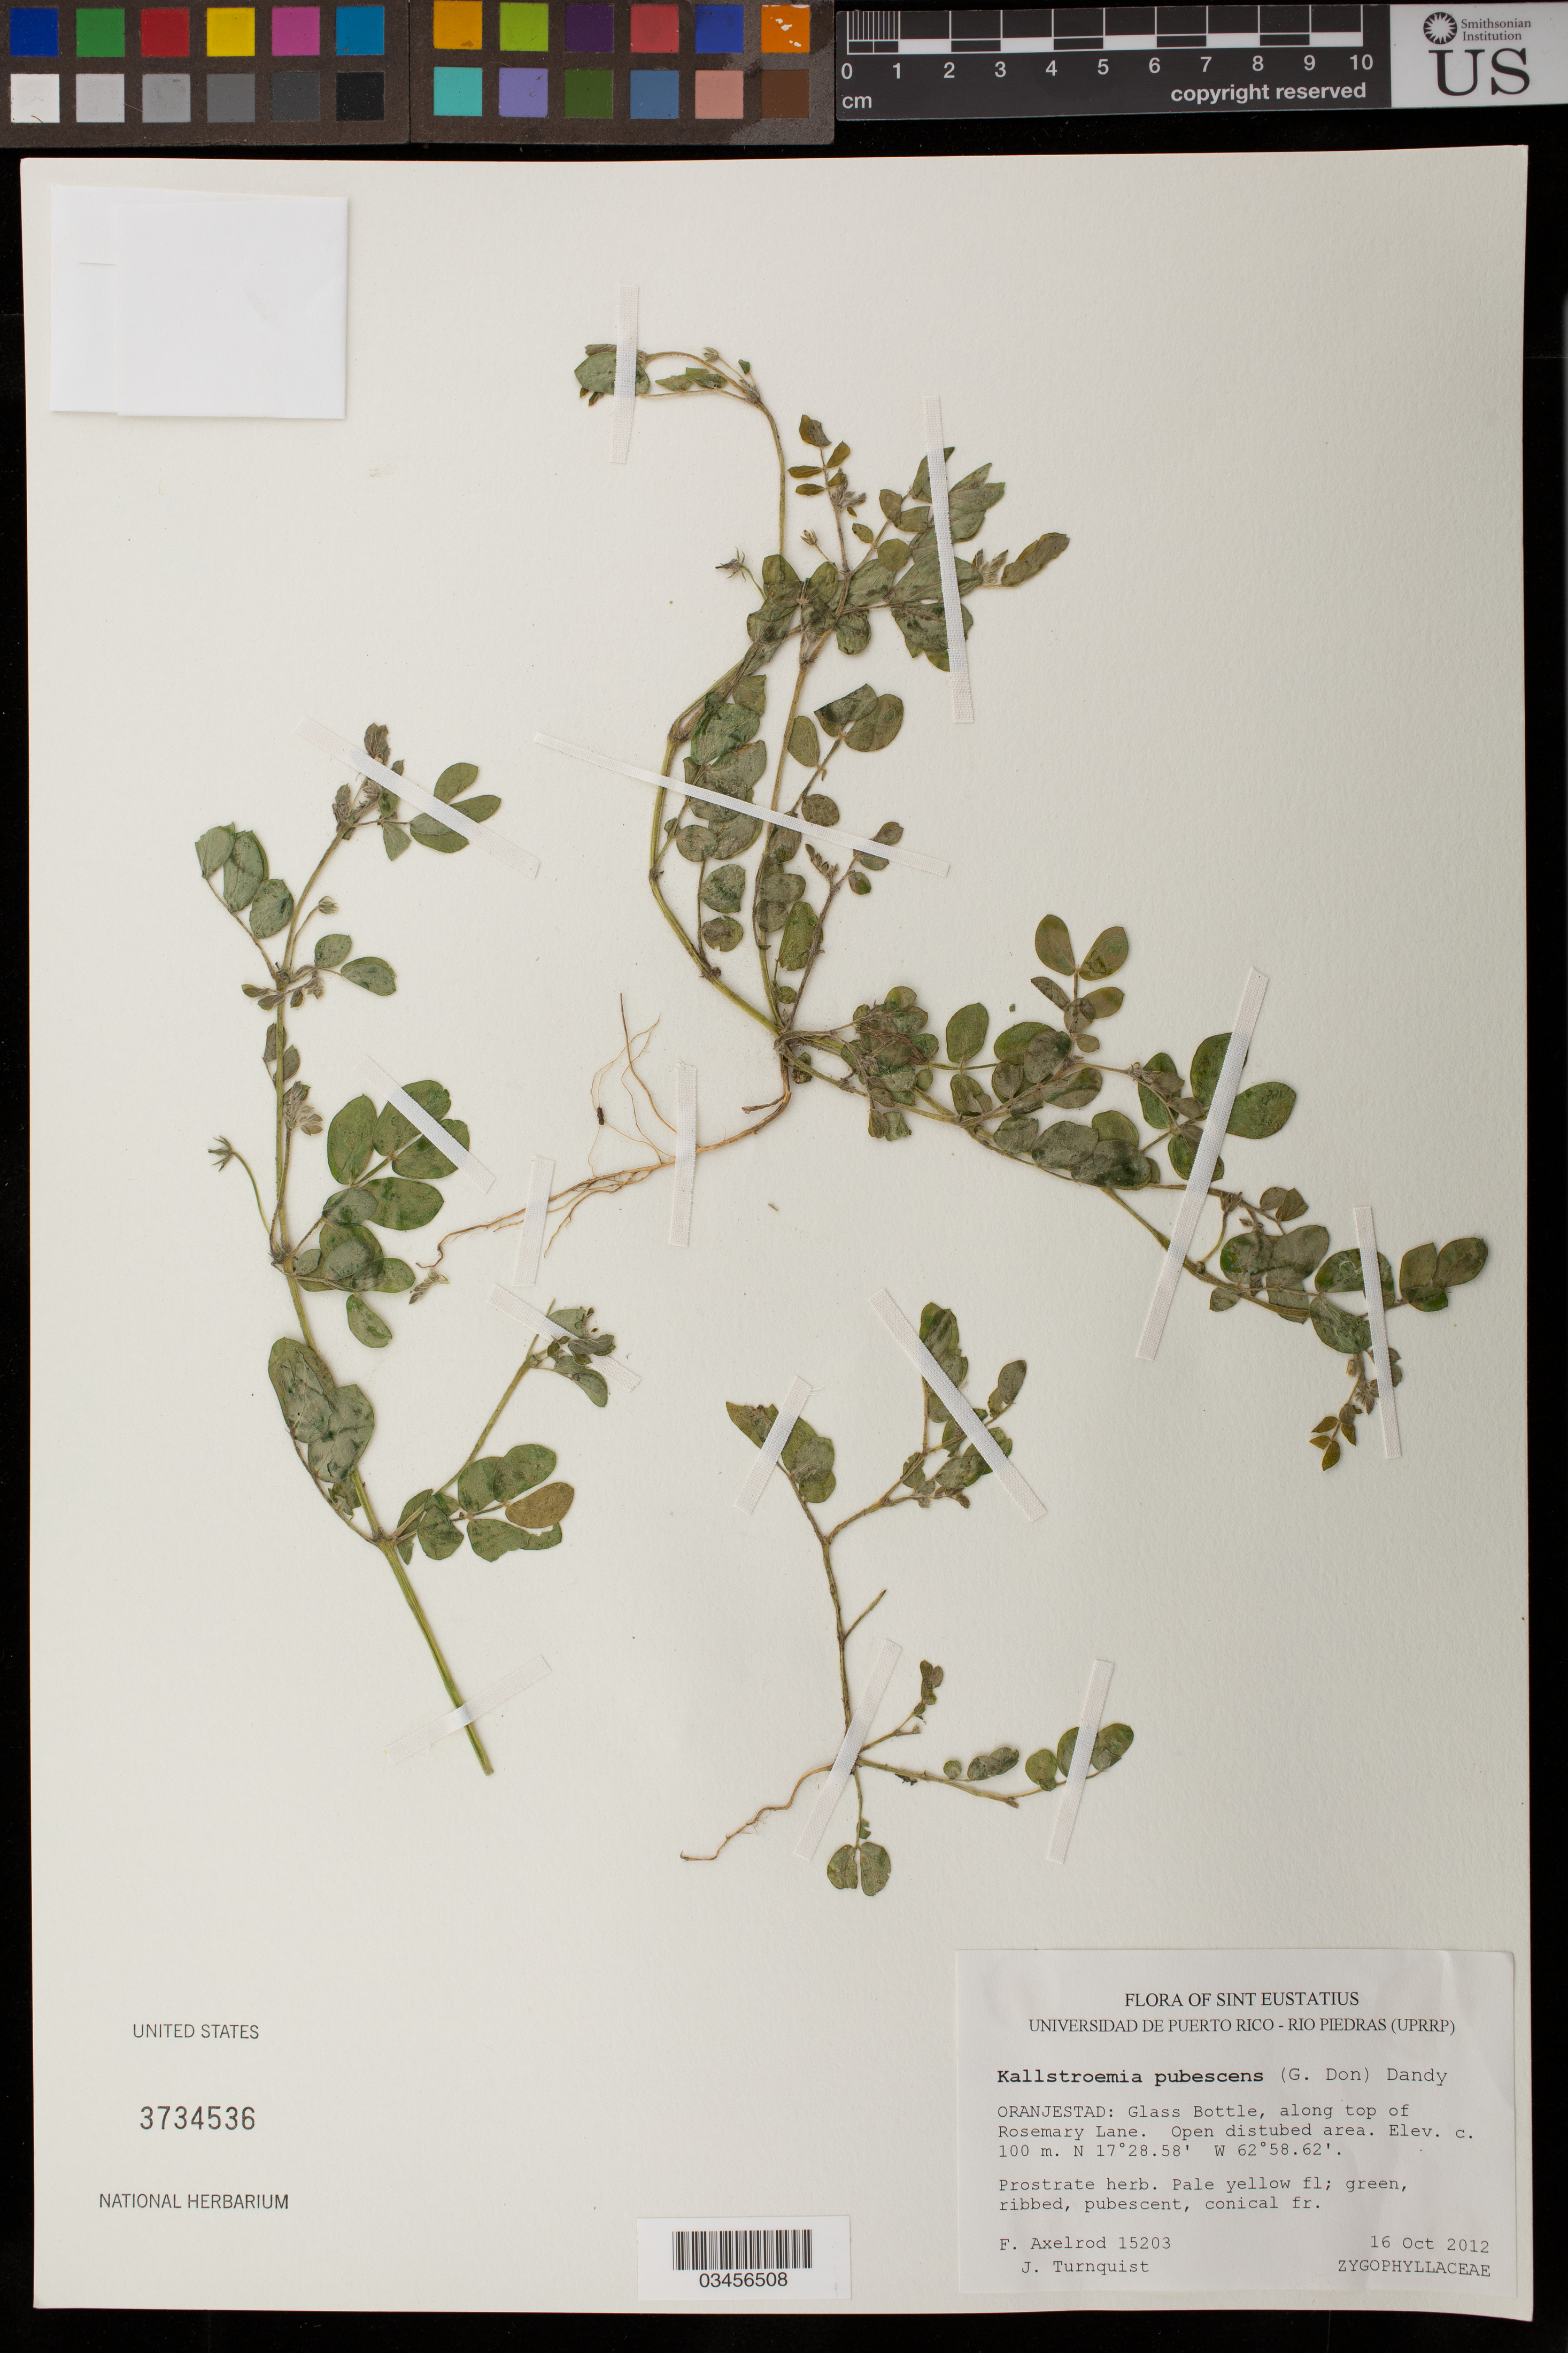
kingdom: Plantae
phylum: Tracheophyta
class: Magnoliopsida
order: Gentianales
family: Apocynaceae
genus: Oxypetalum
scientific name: Oxypetalum dombeyanum Decne.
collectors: H. H. Rusby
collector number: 934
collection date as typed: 1885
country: Bolivia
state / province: La Páz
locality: Yungas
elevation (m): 1829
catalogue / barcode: US 32498